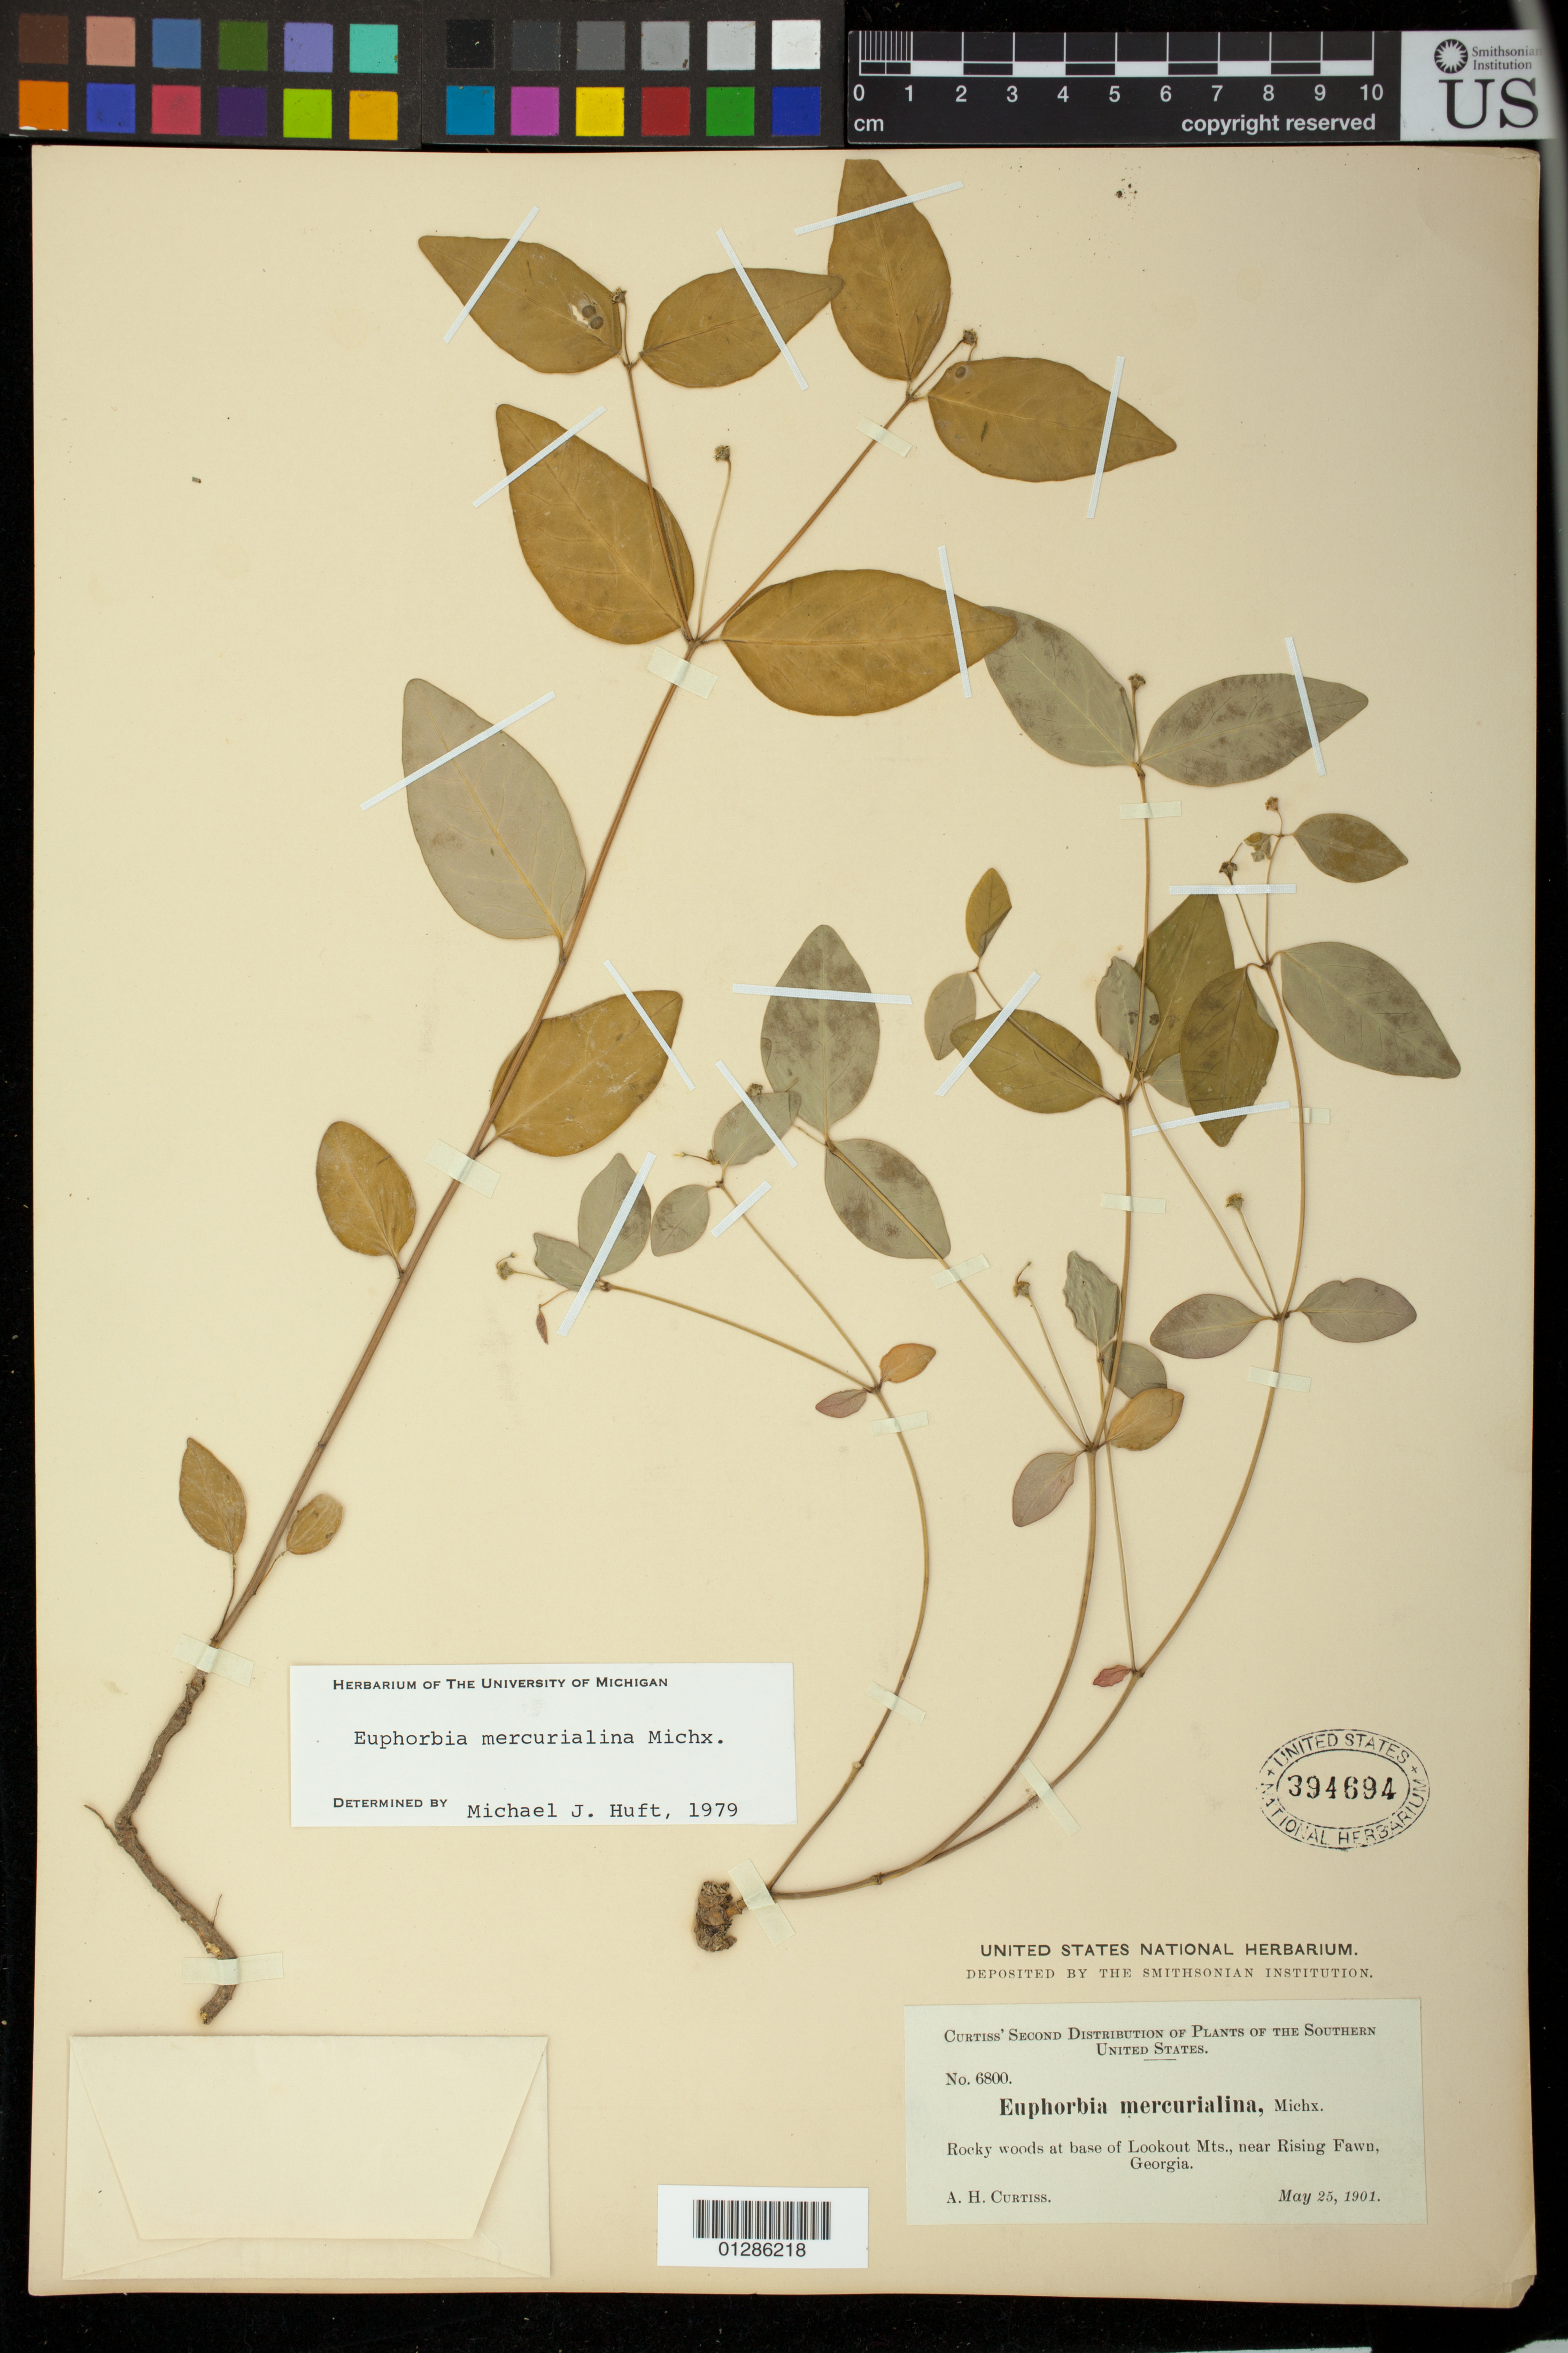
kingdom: Plantae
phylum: Tracheophyta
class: Magnoliopsida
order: Malpighiales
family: Euphorbiaceae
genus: Euphorbia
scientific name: Euphorbia mercurialina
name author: Michx.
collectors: A. H. Curtiss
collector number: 6800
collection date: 1901-05-25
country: United States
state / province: Georgia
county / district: Dade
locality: Woods at base of Lookout Mts., near Rising Fawn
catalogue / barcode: US 394694